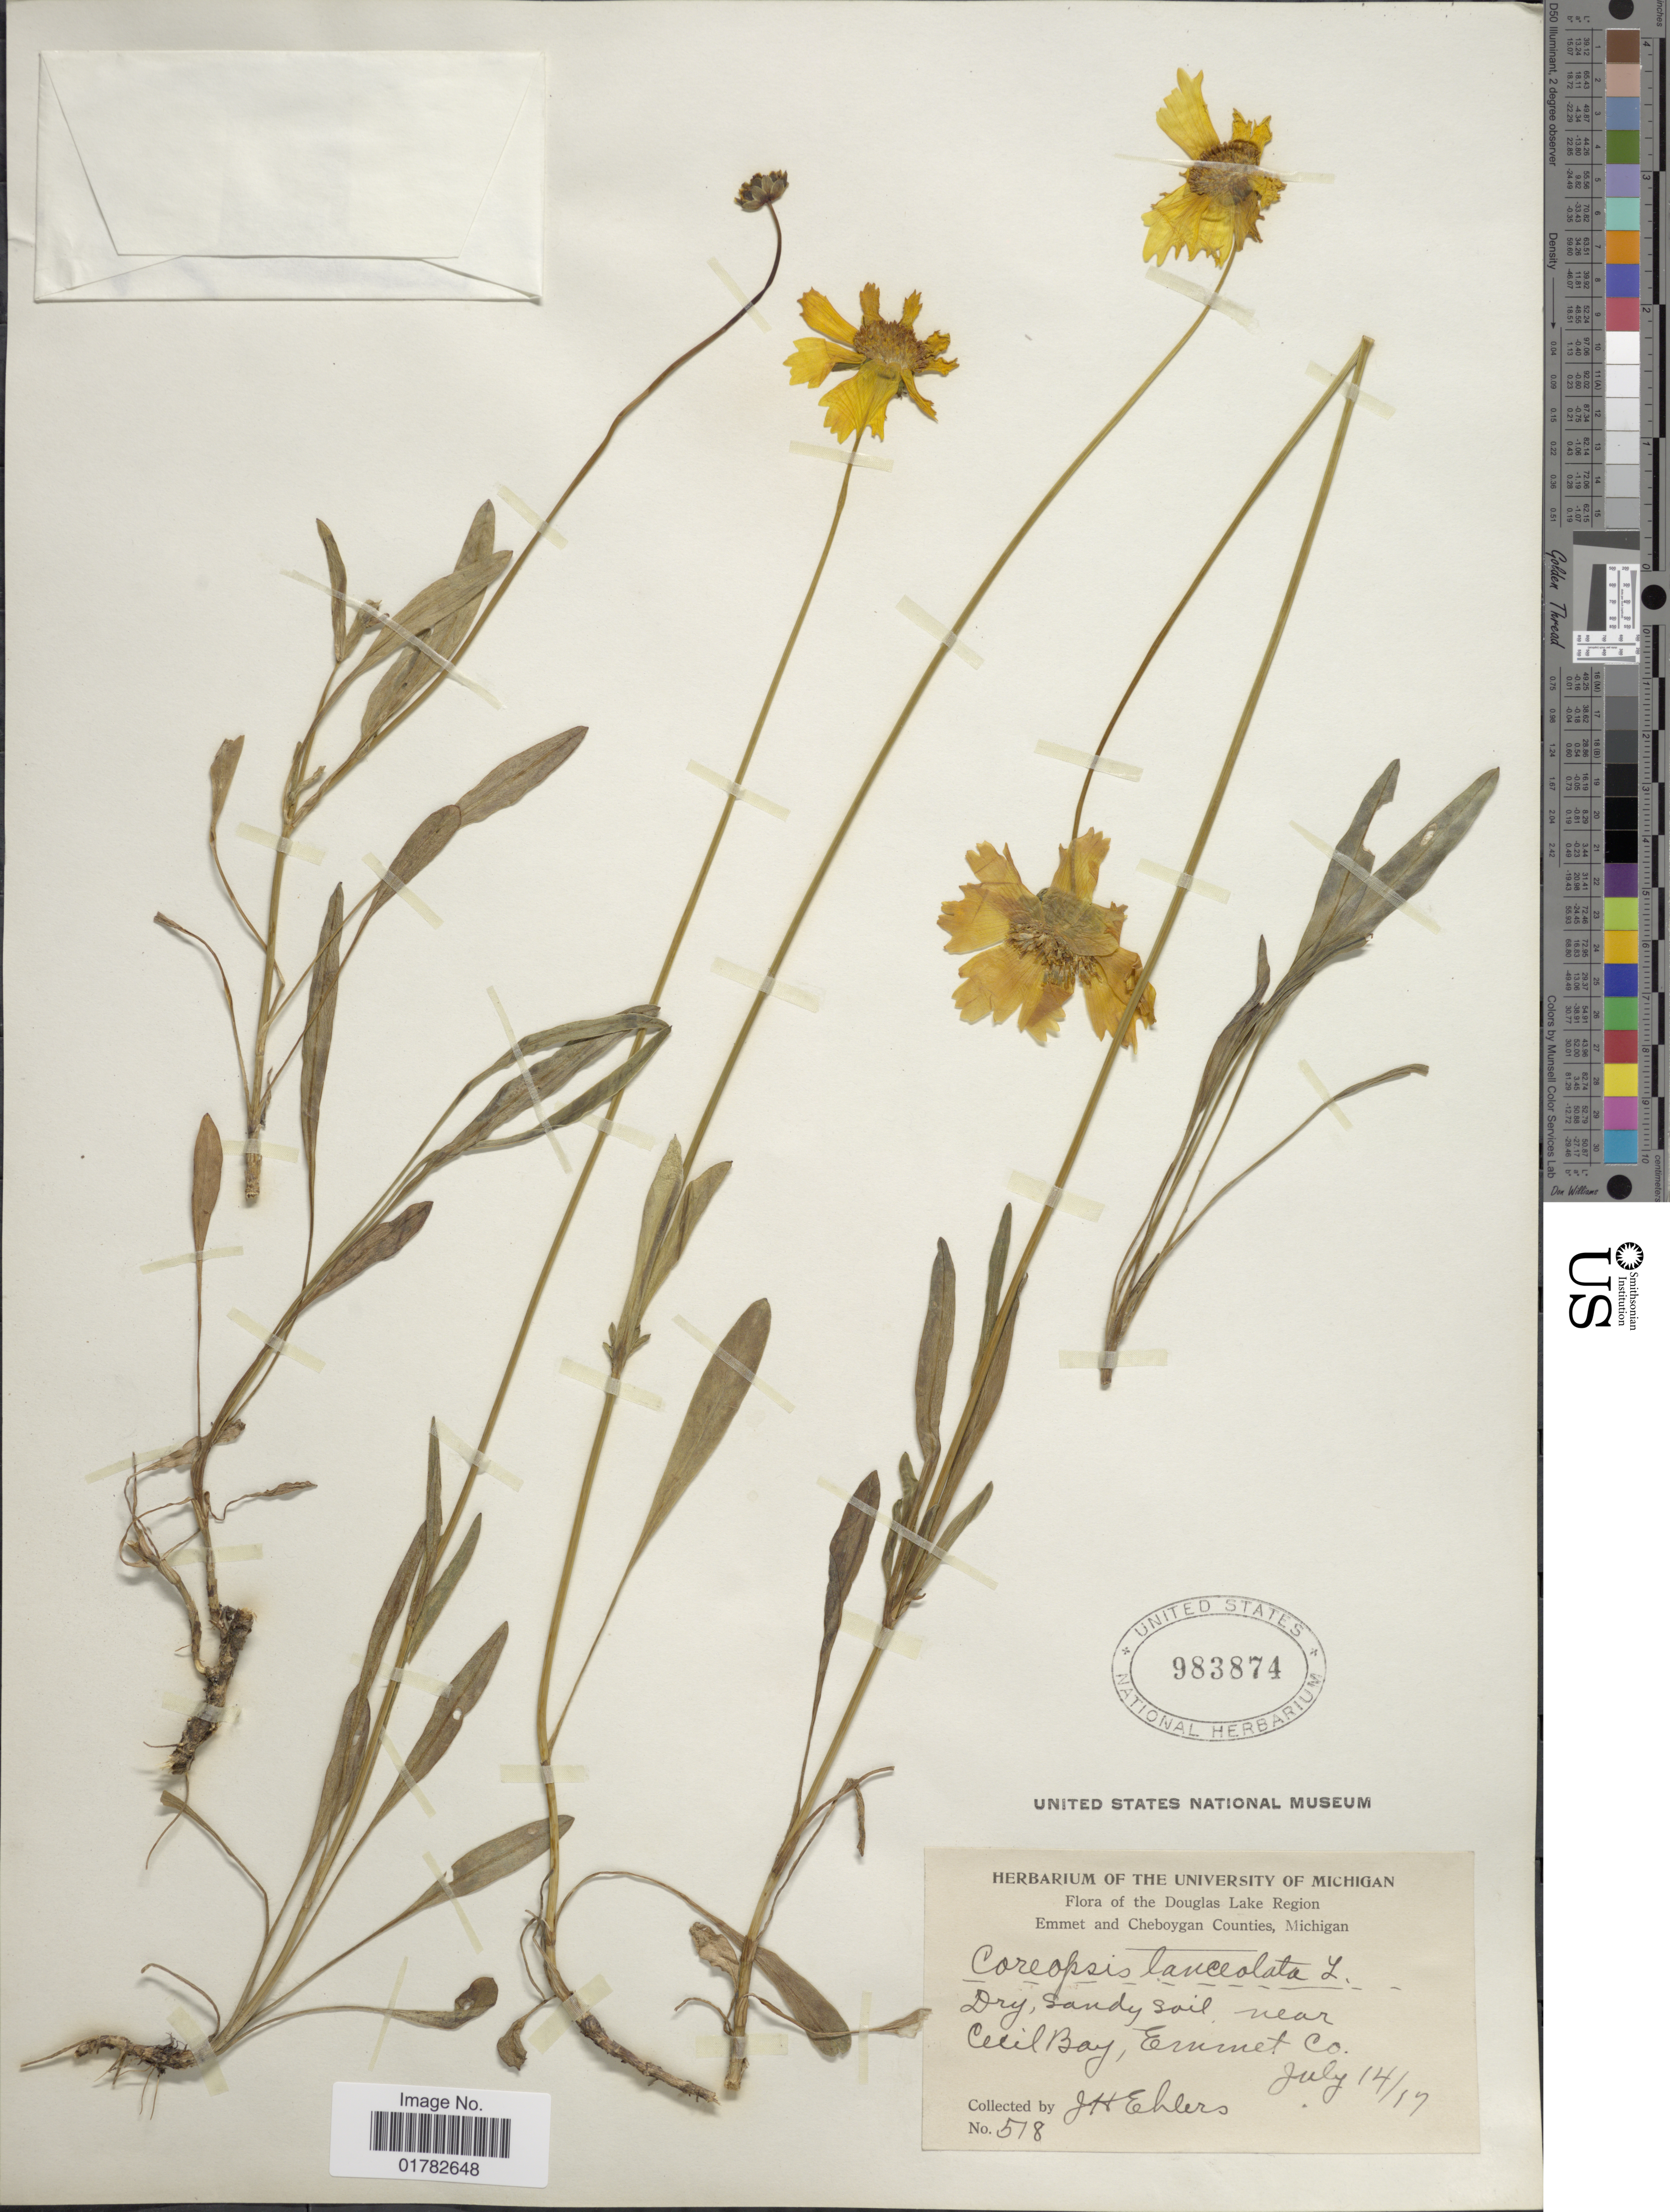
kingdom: Plantae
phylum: Tracheophyta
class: Magnoliopsida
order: Asterales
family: Asteraceae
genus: Coreopsis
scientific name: Coreopsis lanceolata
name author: L.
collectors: J. H. Ehlers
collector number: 518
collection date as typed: Transcribed d/m/y: 14/7/39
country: United States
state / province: Michigan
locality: Douglas Lake Region, Emmet and Cheboygan Counties, dry, sandy soil, near Cecil Bay, Emmet Co.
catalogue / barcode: US 983874